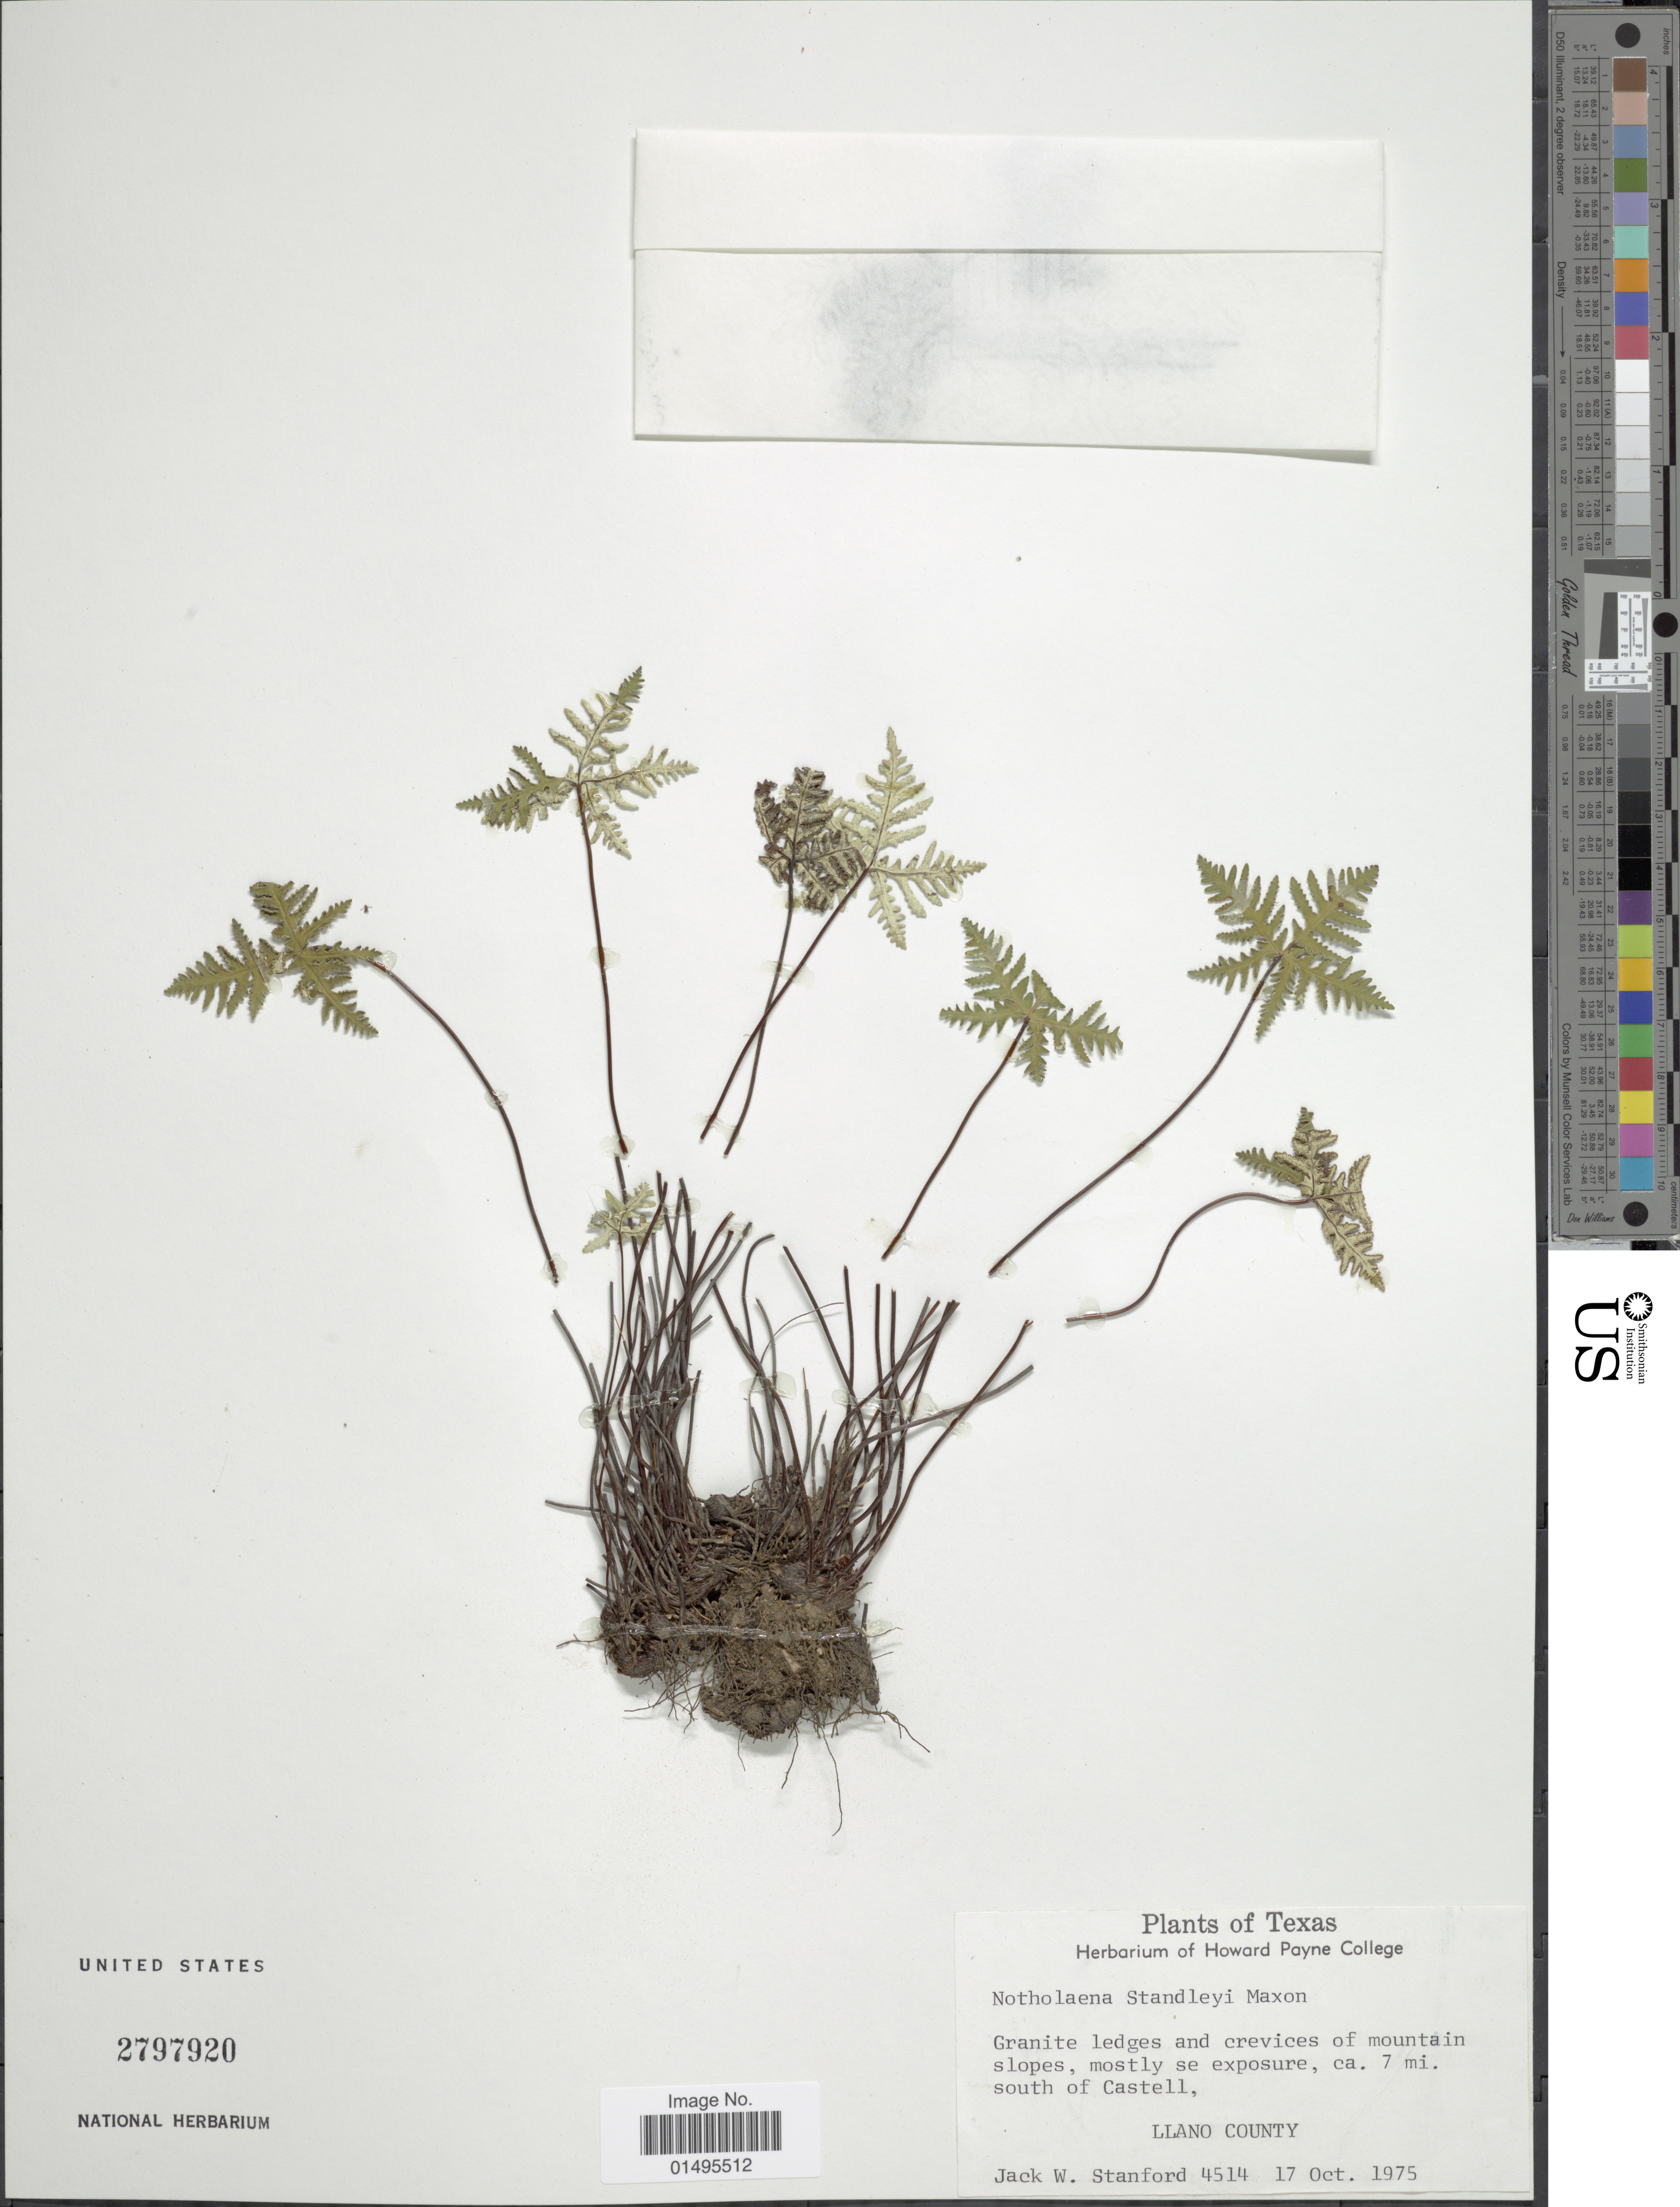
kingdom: Plantae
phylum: Tracheophyta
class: Polypodiopsida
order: Polypodiales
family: Pteridaceae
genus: Notholaena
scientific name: Notholaena standleyi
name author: Maxon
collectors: J. Stanford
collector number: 4514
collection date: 1975-10-17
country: United States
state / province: Texas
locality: Ca. 7 mi. south of Castell, Liano County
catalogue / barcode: US 2797920